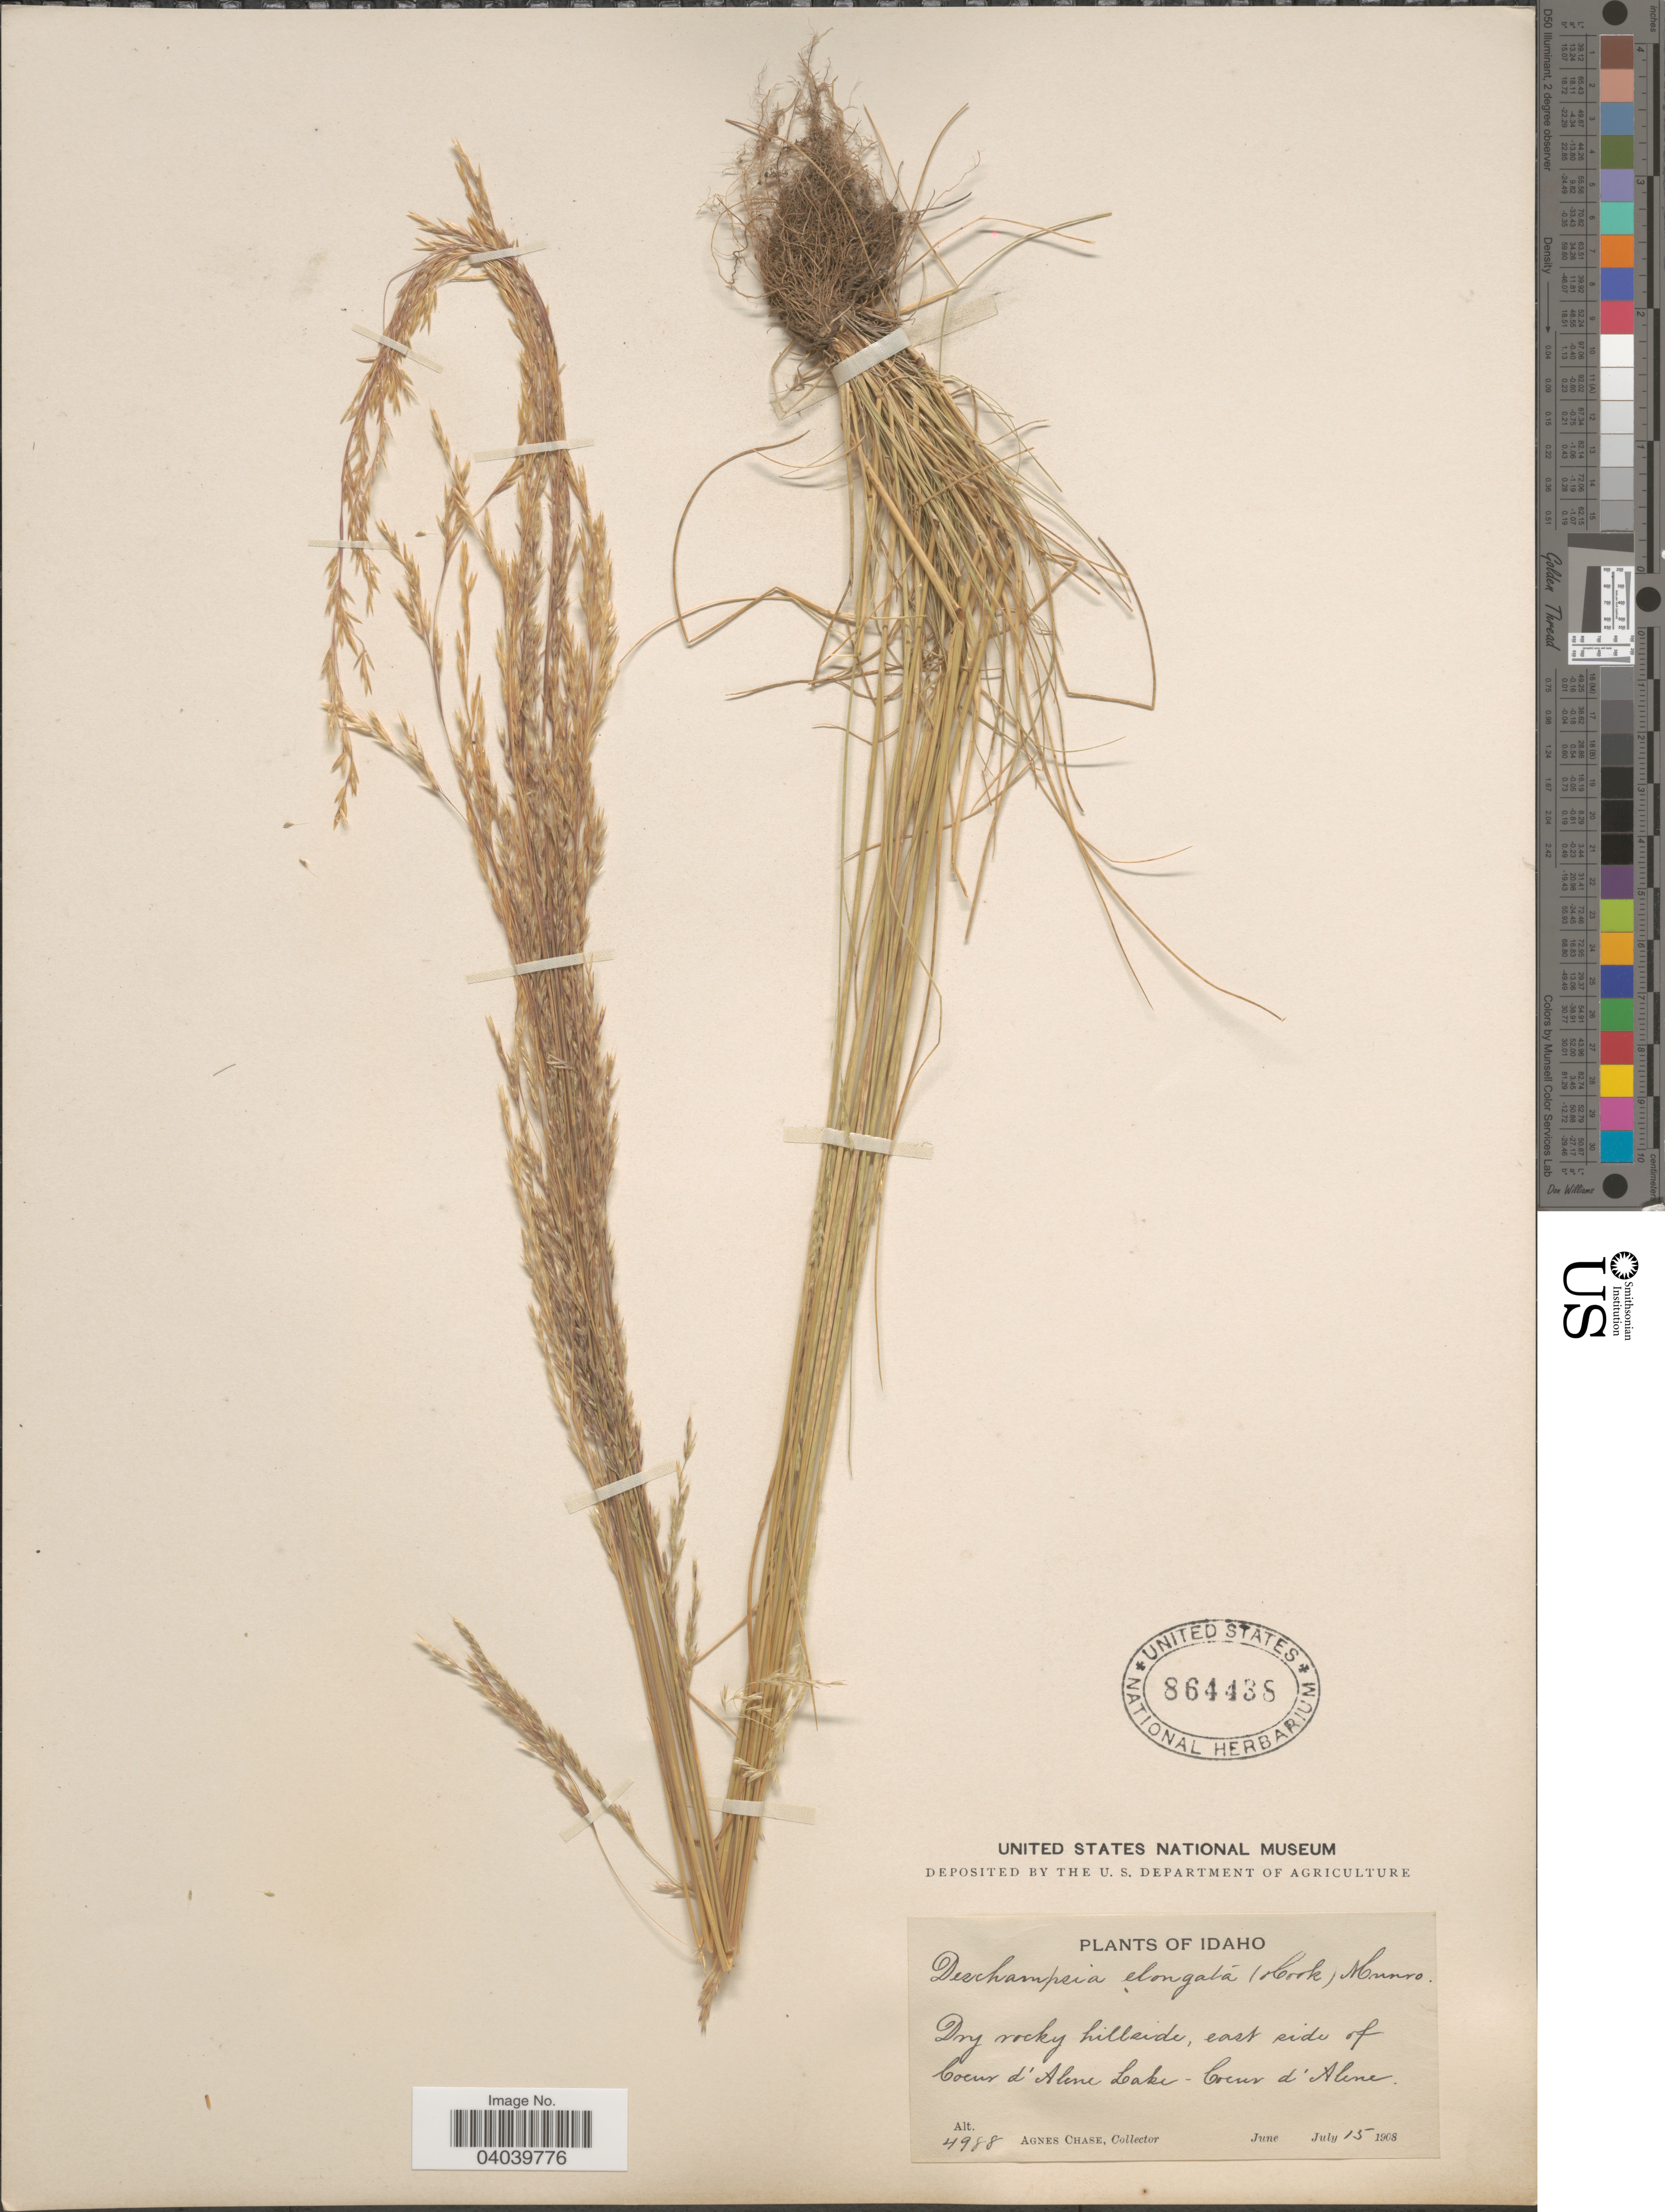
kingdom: Plantae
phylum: Tracheophyta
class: Liliopsida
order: Poales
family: Poaceae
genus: Deschampsia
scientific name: Deschampsia elongata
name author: (Hook.) Munro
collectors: A. Chase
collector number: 4988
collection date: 1908-07-15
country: United States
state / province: Idaho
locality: Dry rocky hillside, east side of Coeur d'Alene Lake- Coeur d'Alene.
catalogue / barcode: US 864438